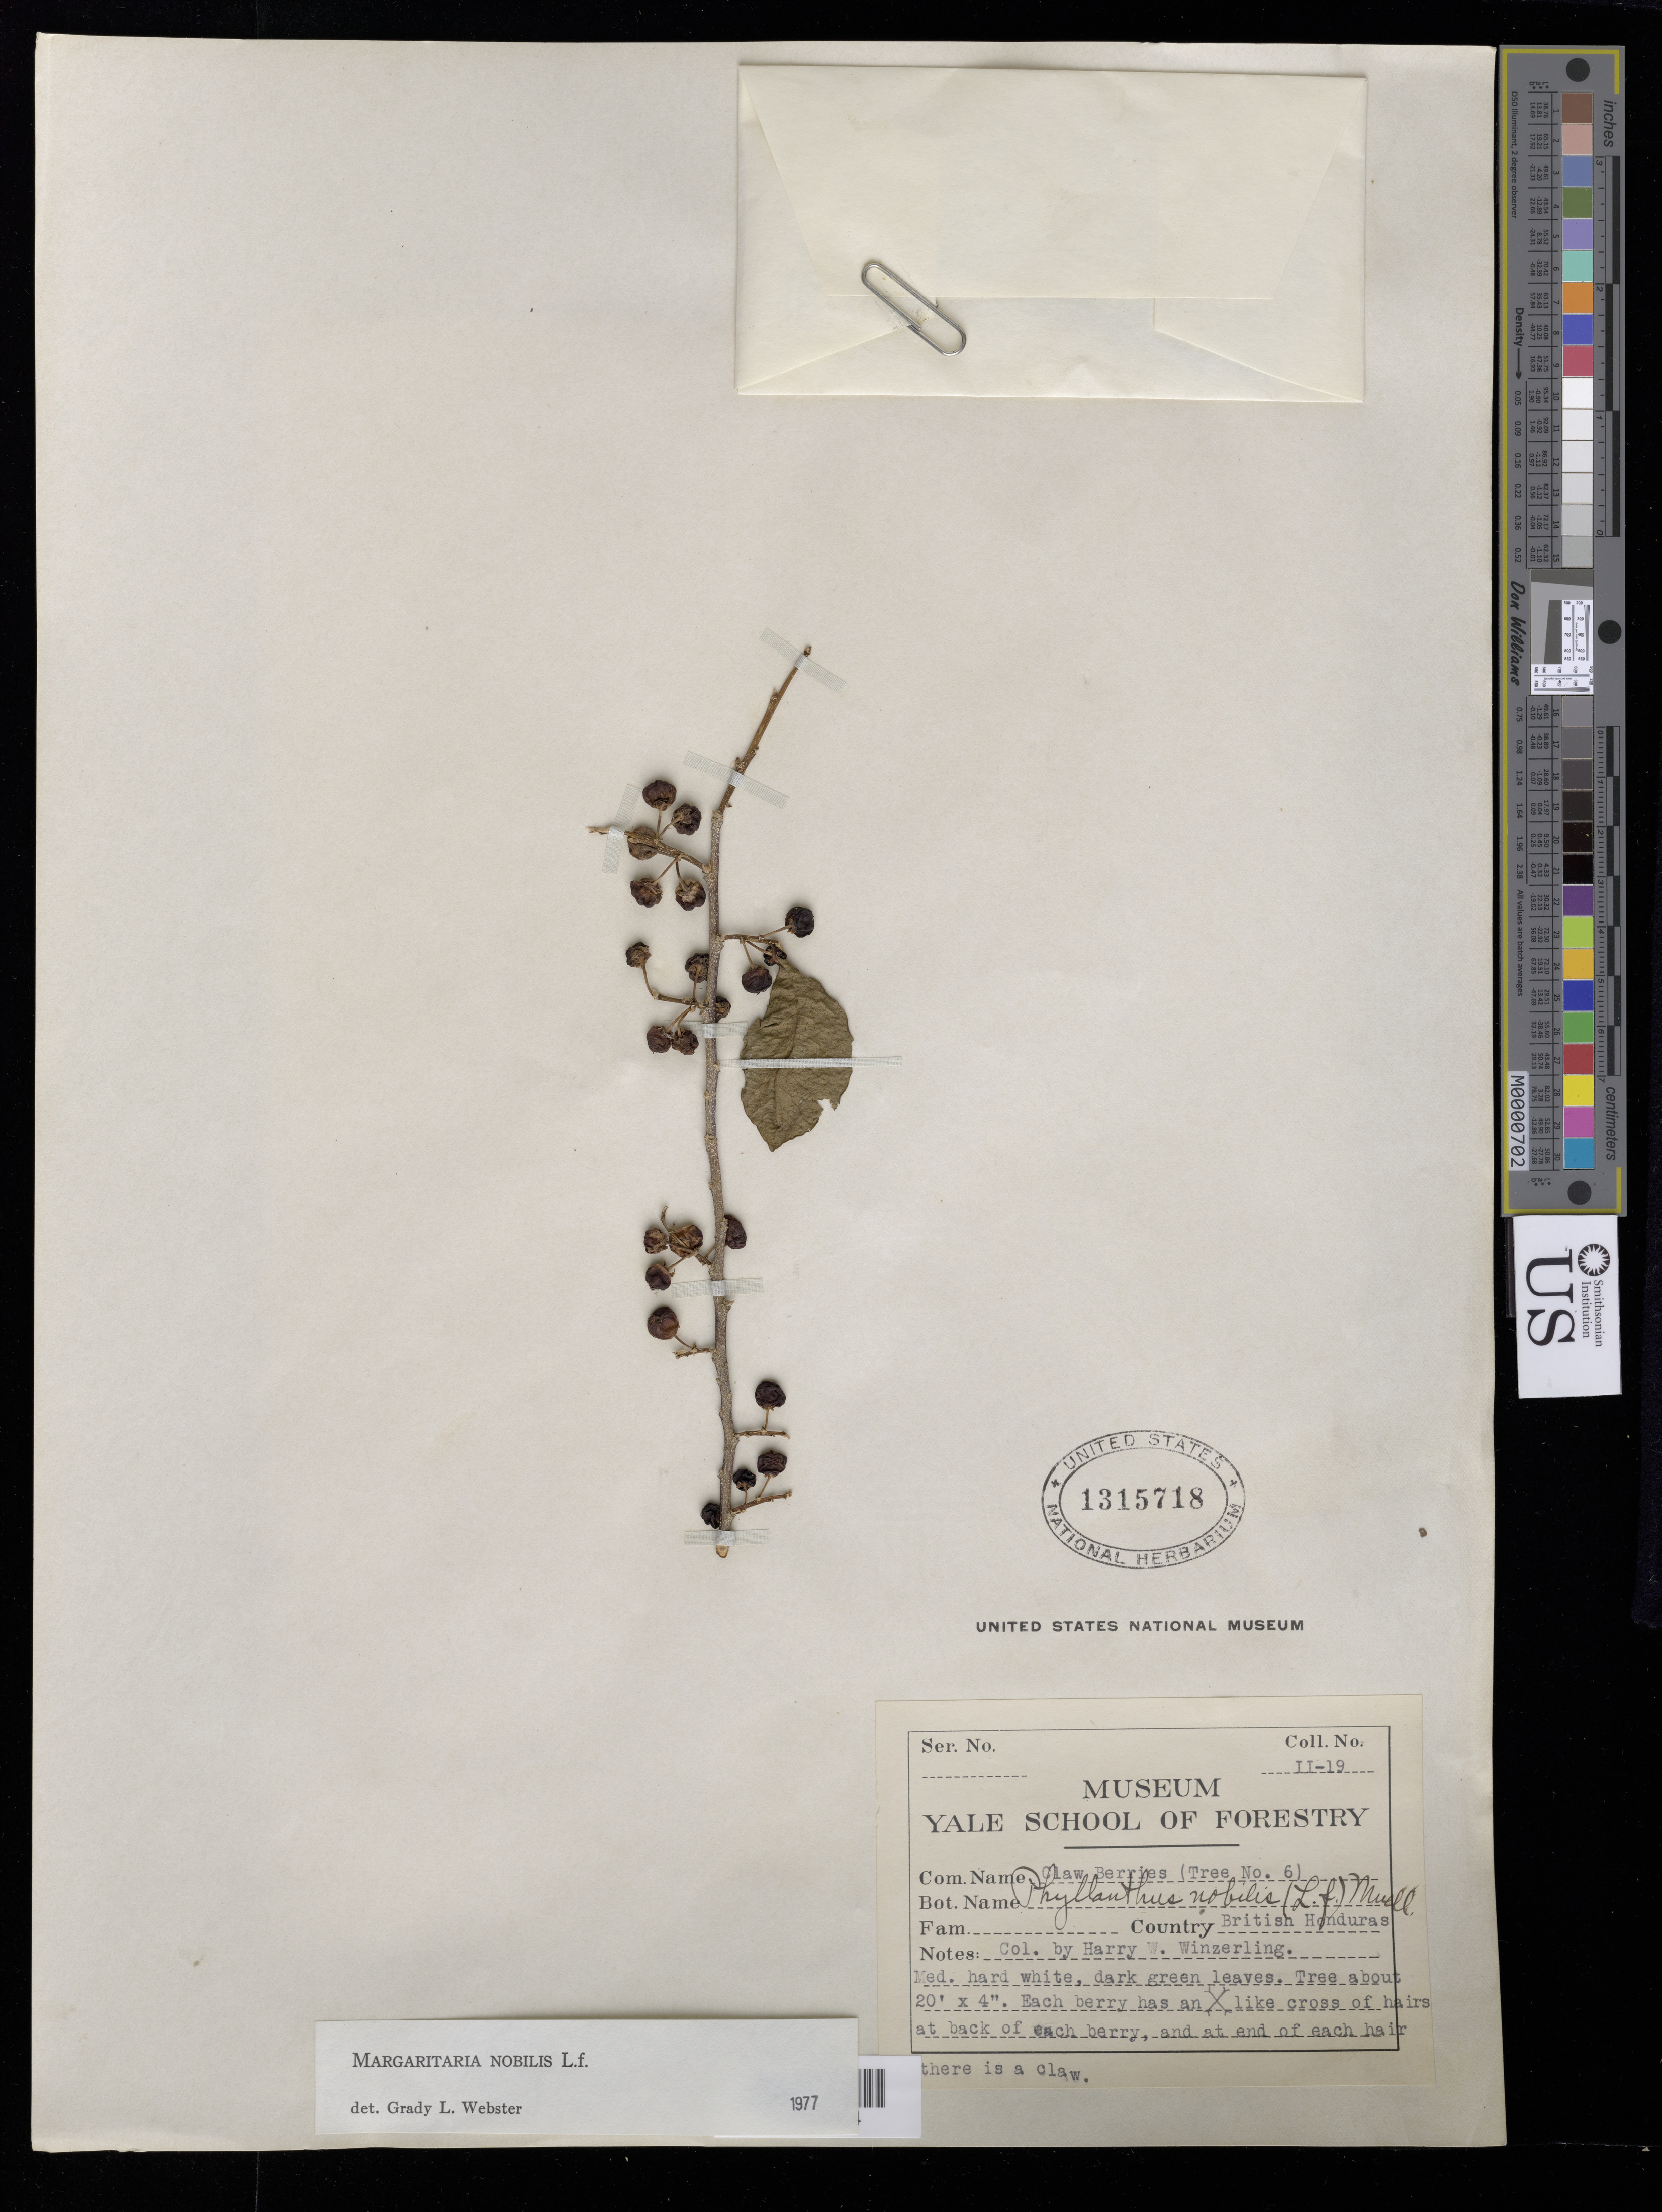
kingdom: Plantae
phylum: Tracheophyta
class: Magnoliopsida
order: Malpighiales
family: Phyllanthaceae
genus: Margaritaria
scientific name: Margaritaria nobilis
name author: L. f.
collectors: H. Winzerling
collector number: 11-19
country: Belize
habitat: Tree.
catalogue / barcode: US 1315718